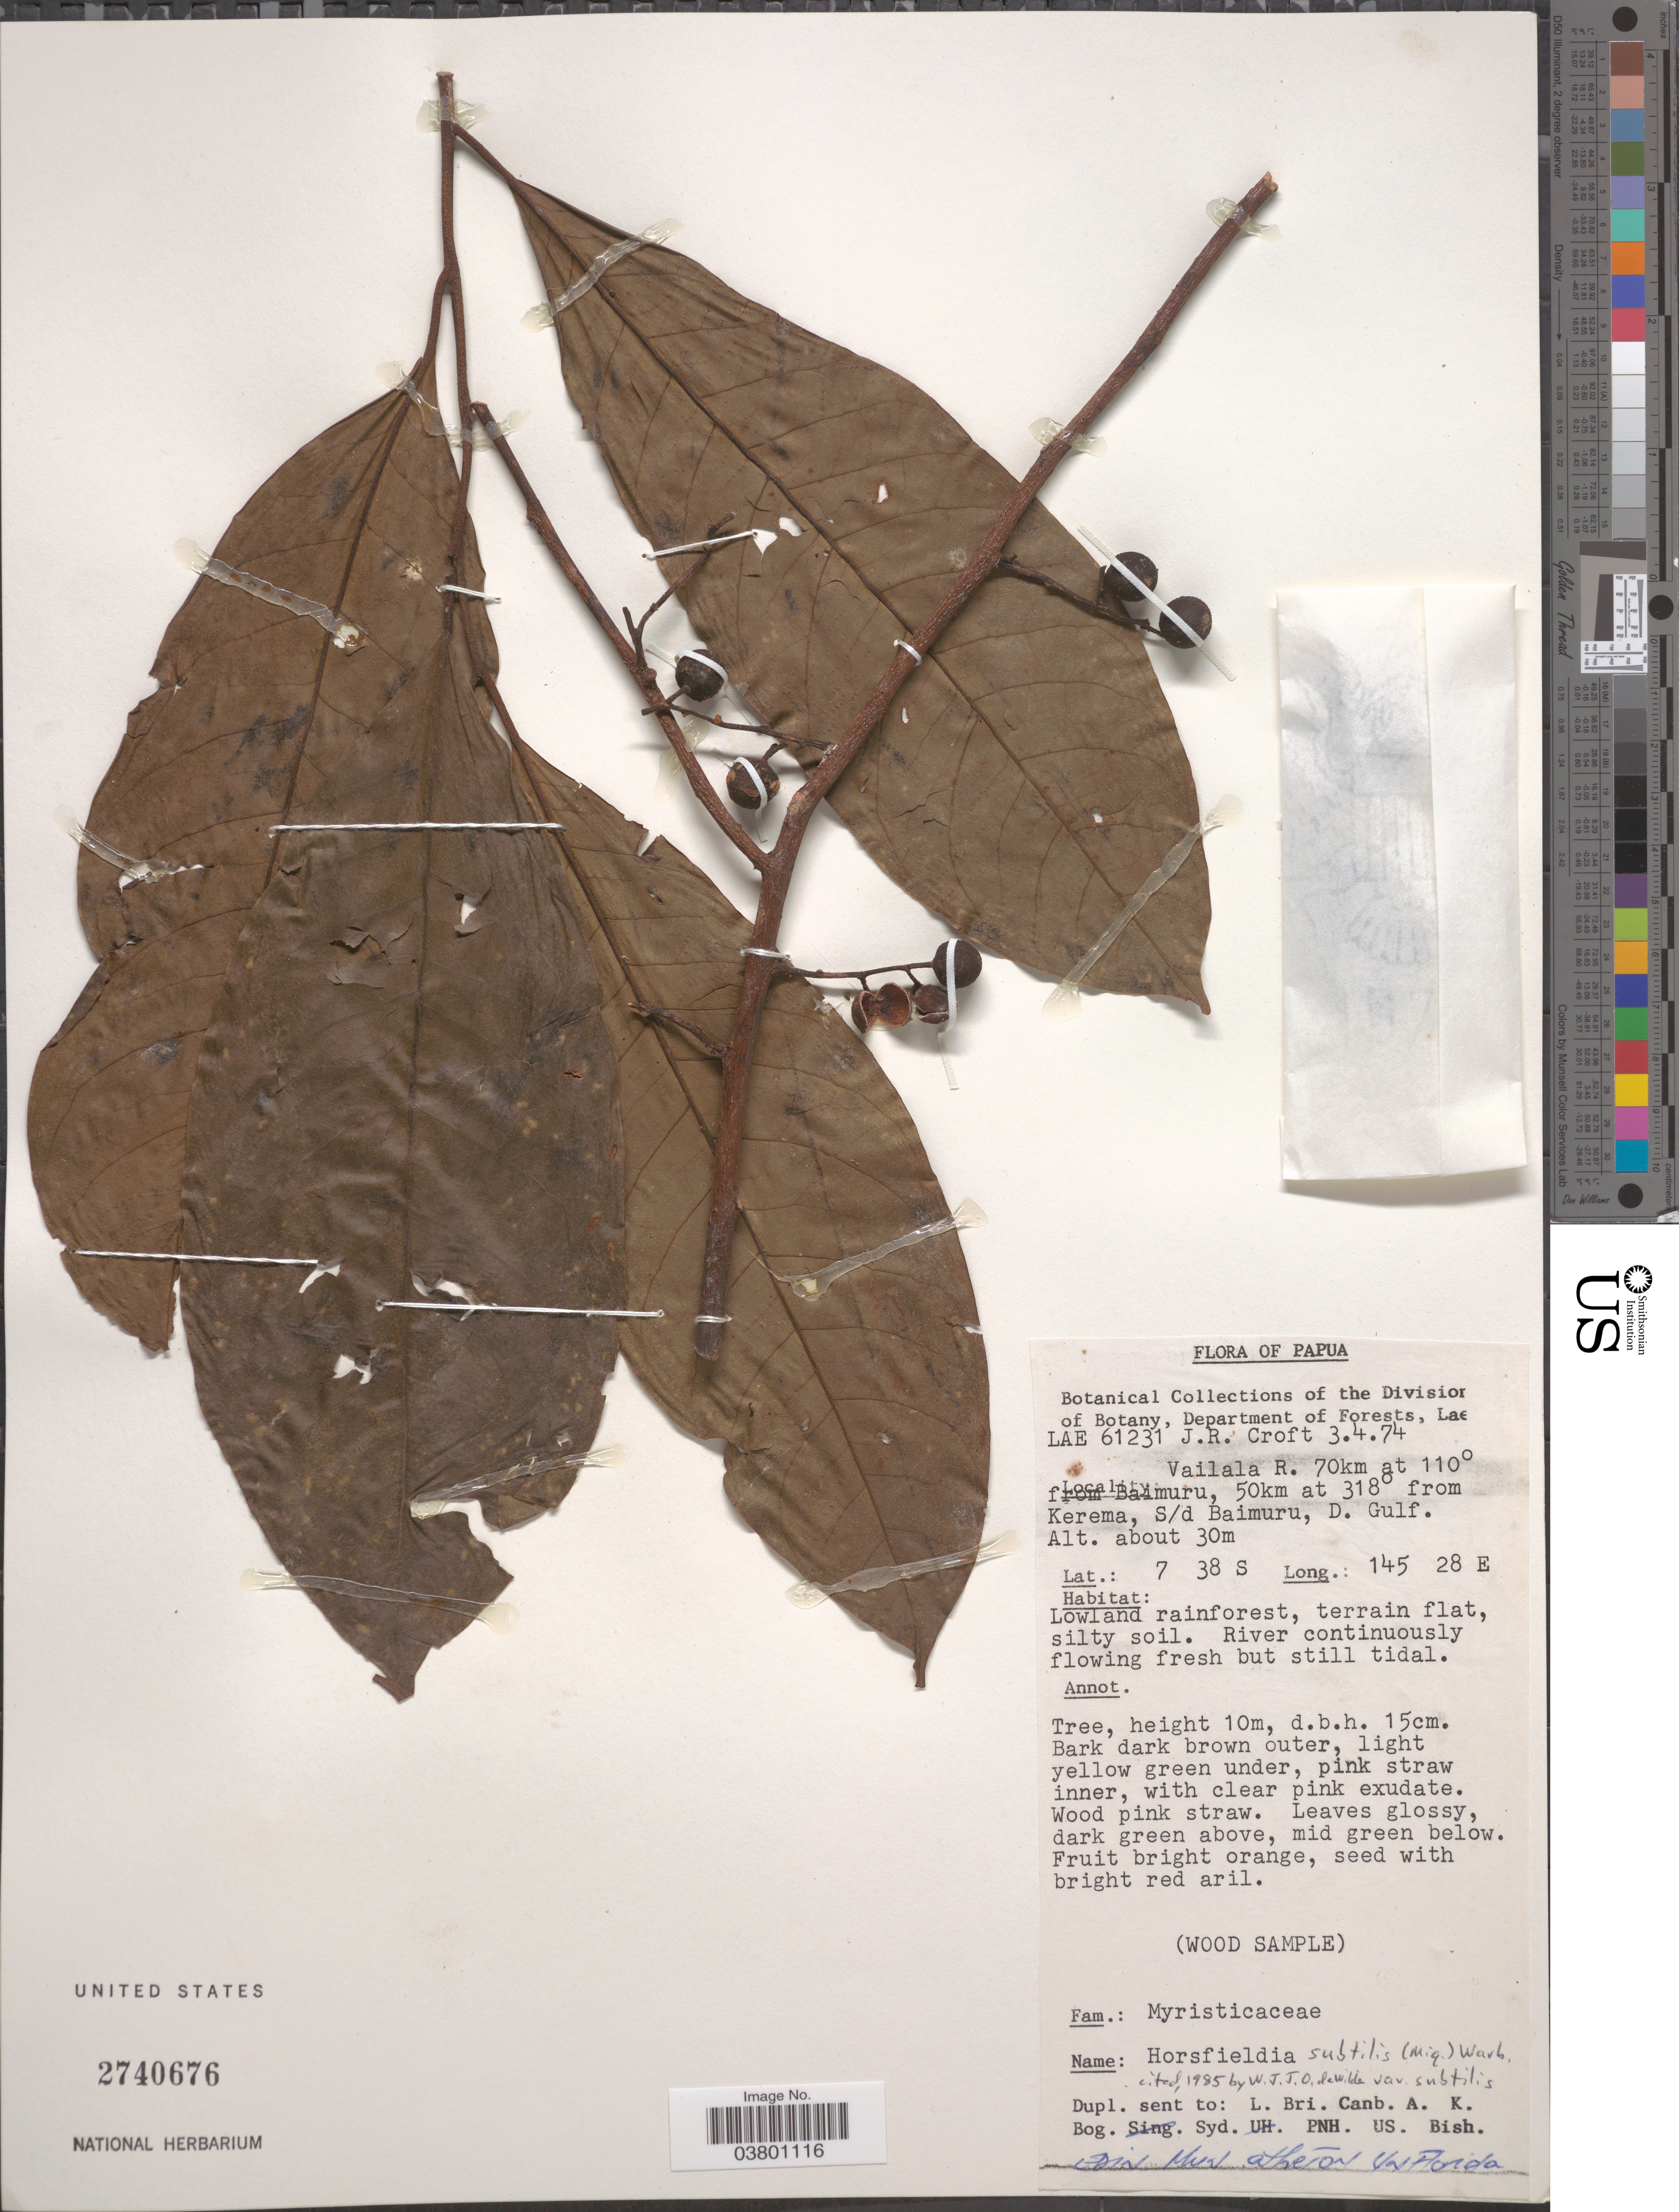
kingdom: Plantae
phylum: Tracheophyta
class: Magnoliopsida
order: Magnoliales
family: Myristicaceae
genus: Horsfieldia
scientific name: Horsfieldia subtilis var. subtilis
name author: Warb.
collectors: J. R. Croft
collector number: LAE 61231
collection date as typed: Transcribed d/m/y: 3/4/74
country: Papua New Guinea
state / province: Gulf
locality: Papua. Vailala R. 70km at 110° from Baimuru, 50km at 318° from Kerema, S/d Baimuru, D. Gulf.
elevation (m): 30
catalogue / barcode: US 2740676